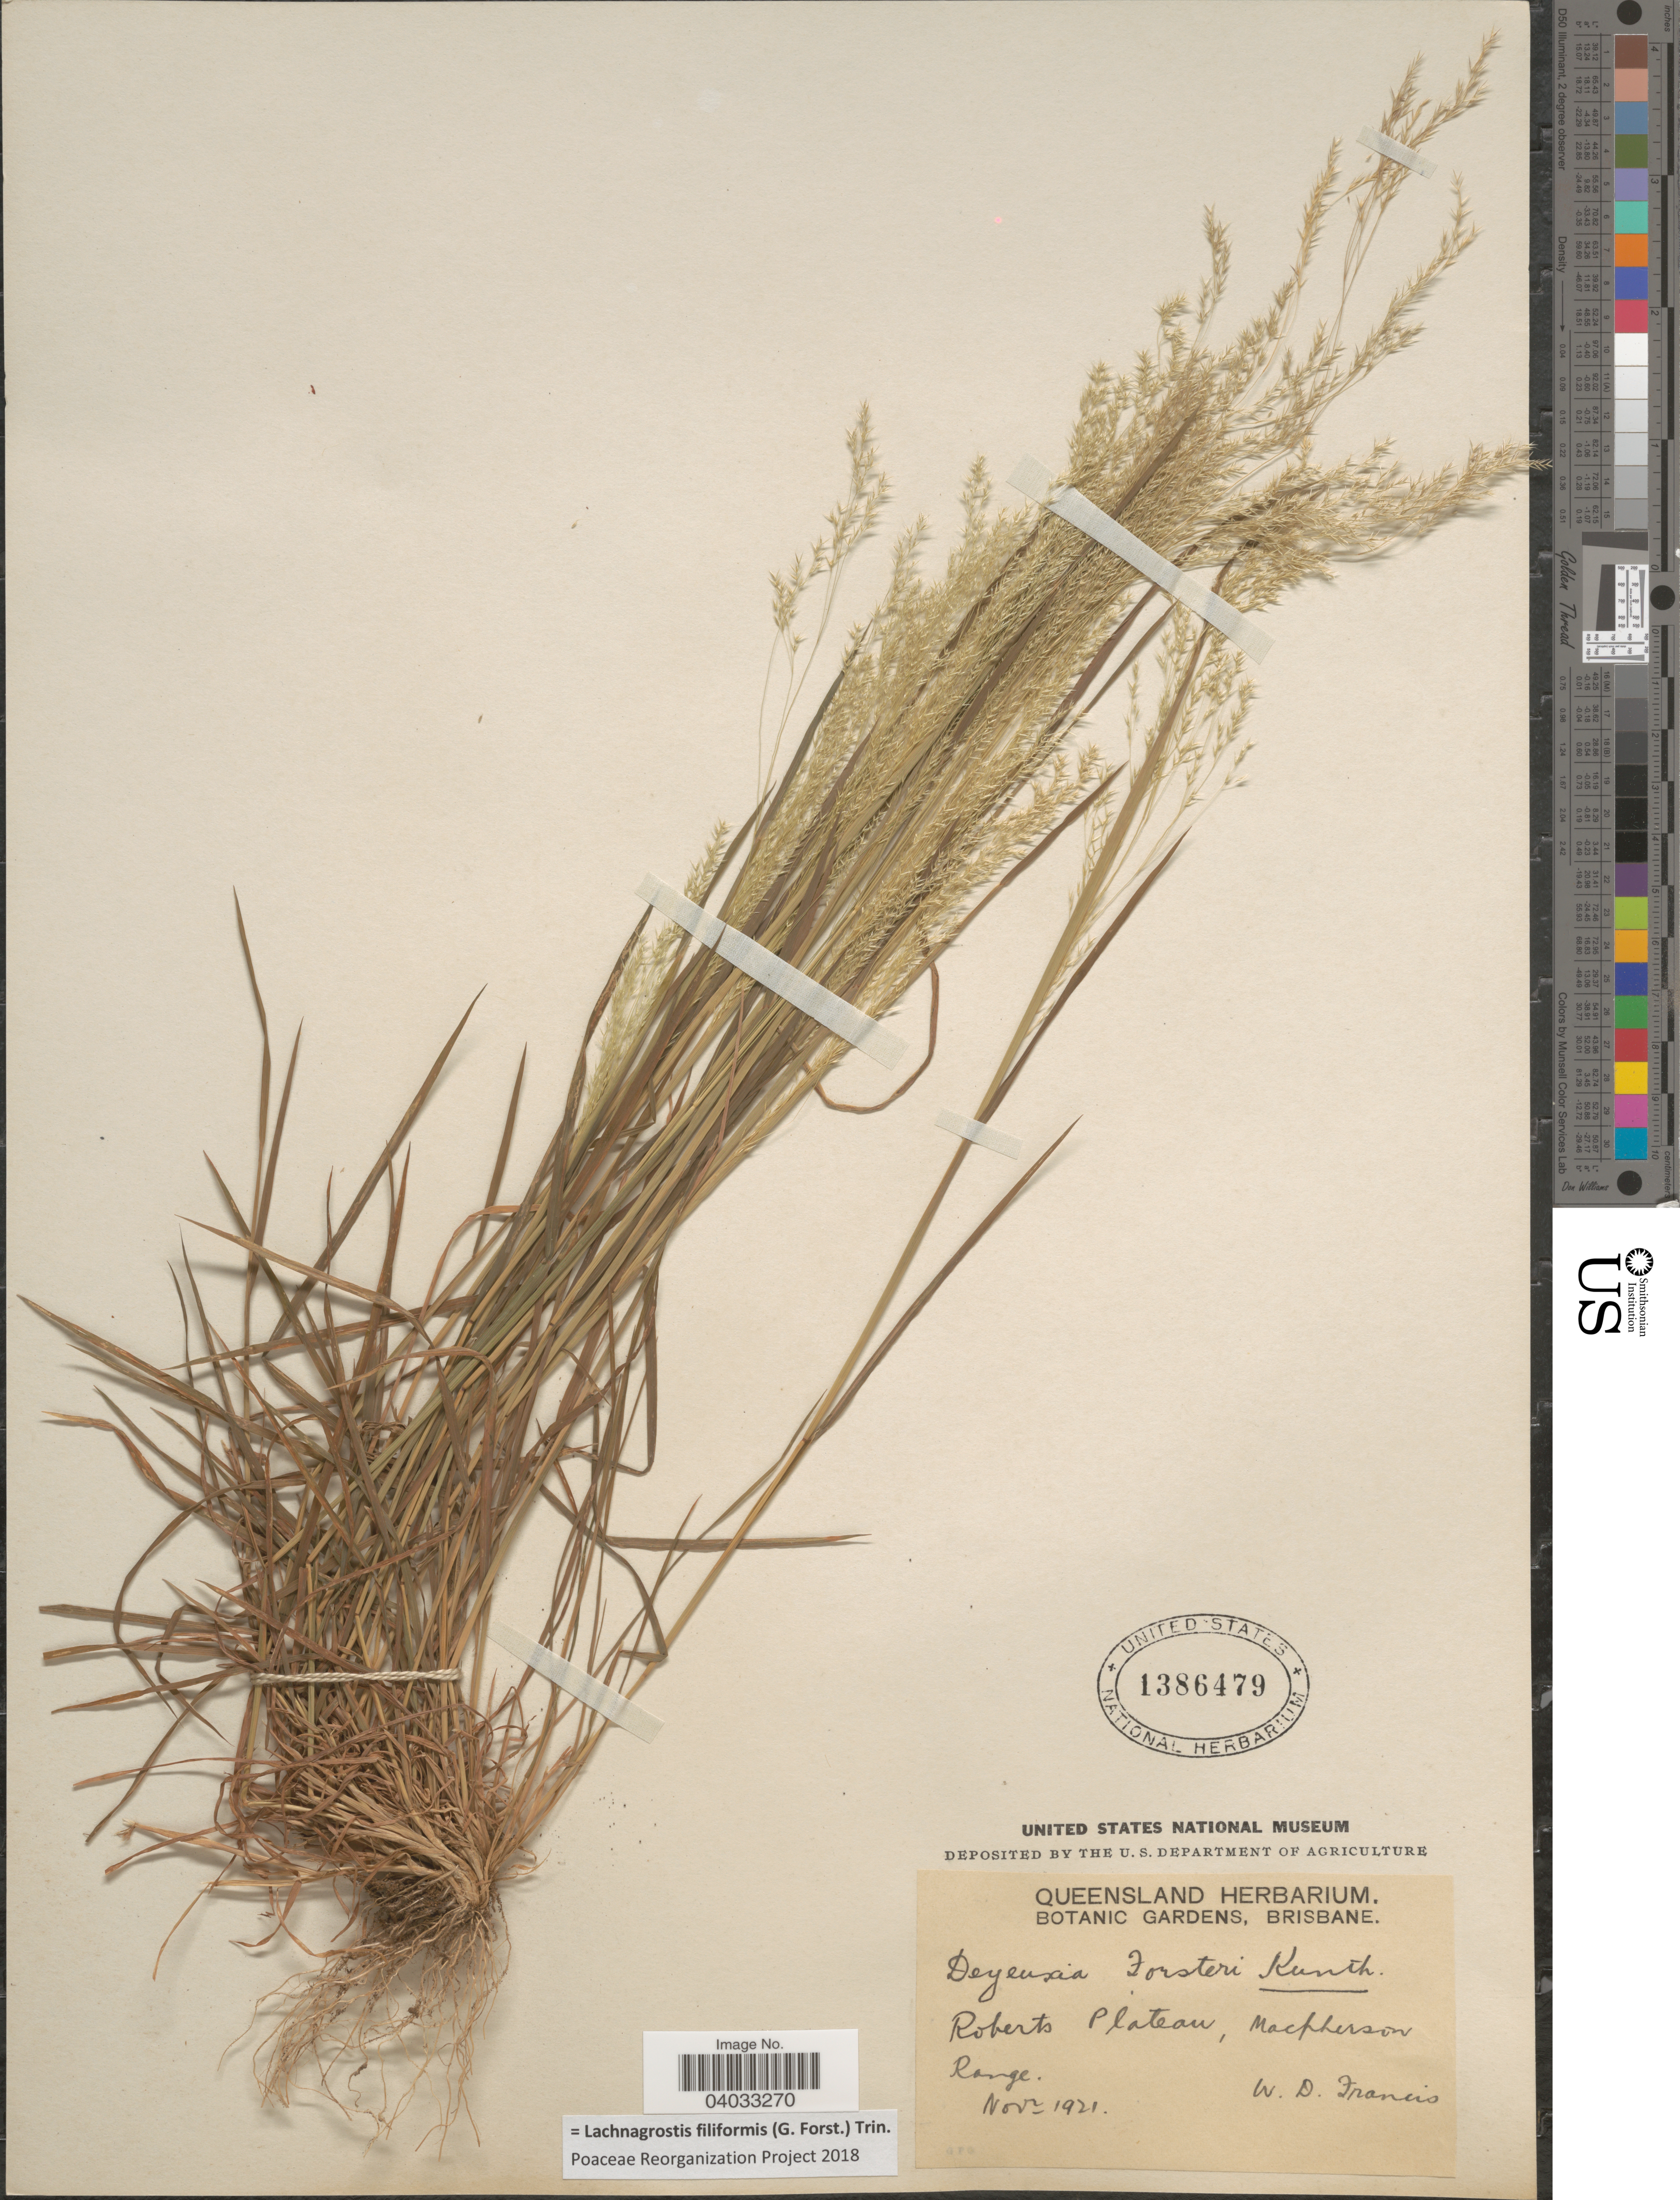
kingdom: Plantae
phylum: Tracheophyta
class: Liliopsida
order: Poales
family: Poaceae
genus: Lachnagrostis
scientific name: Lachnagrostis filiformis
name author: (J.R. Forst.) Trin.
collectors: W. Francis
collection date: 1921-11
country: Australia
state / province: Queensland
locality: Roberts Plateau, Macpherson Range.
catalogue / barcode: US 1386479